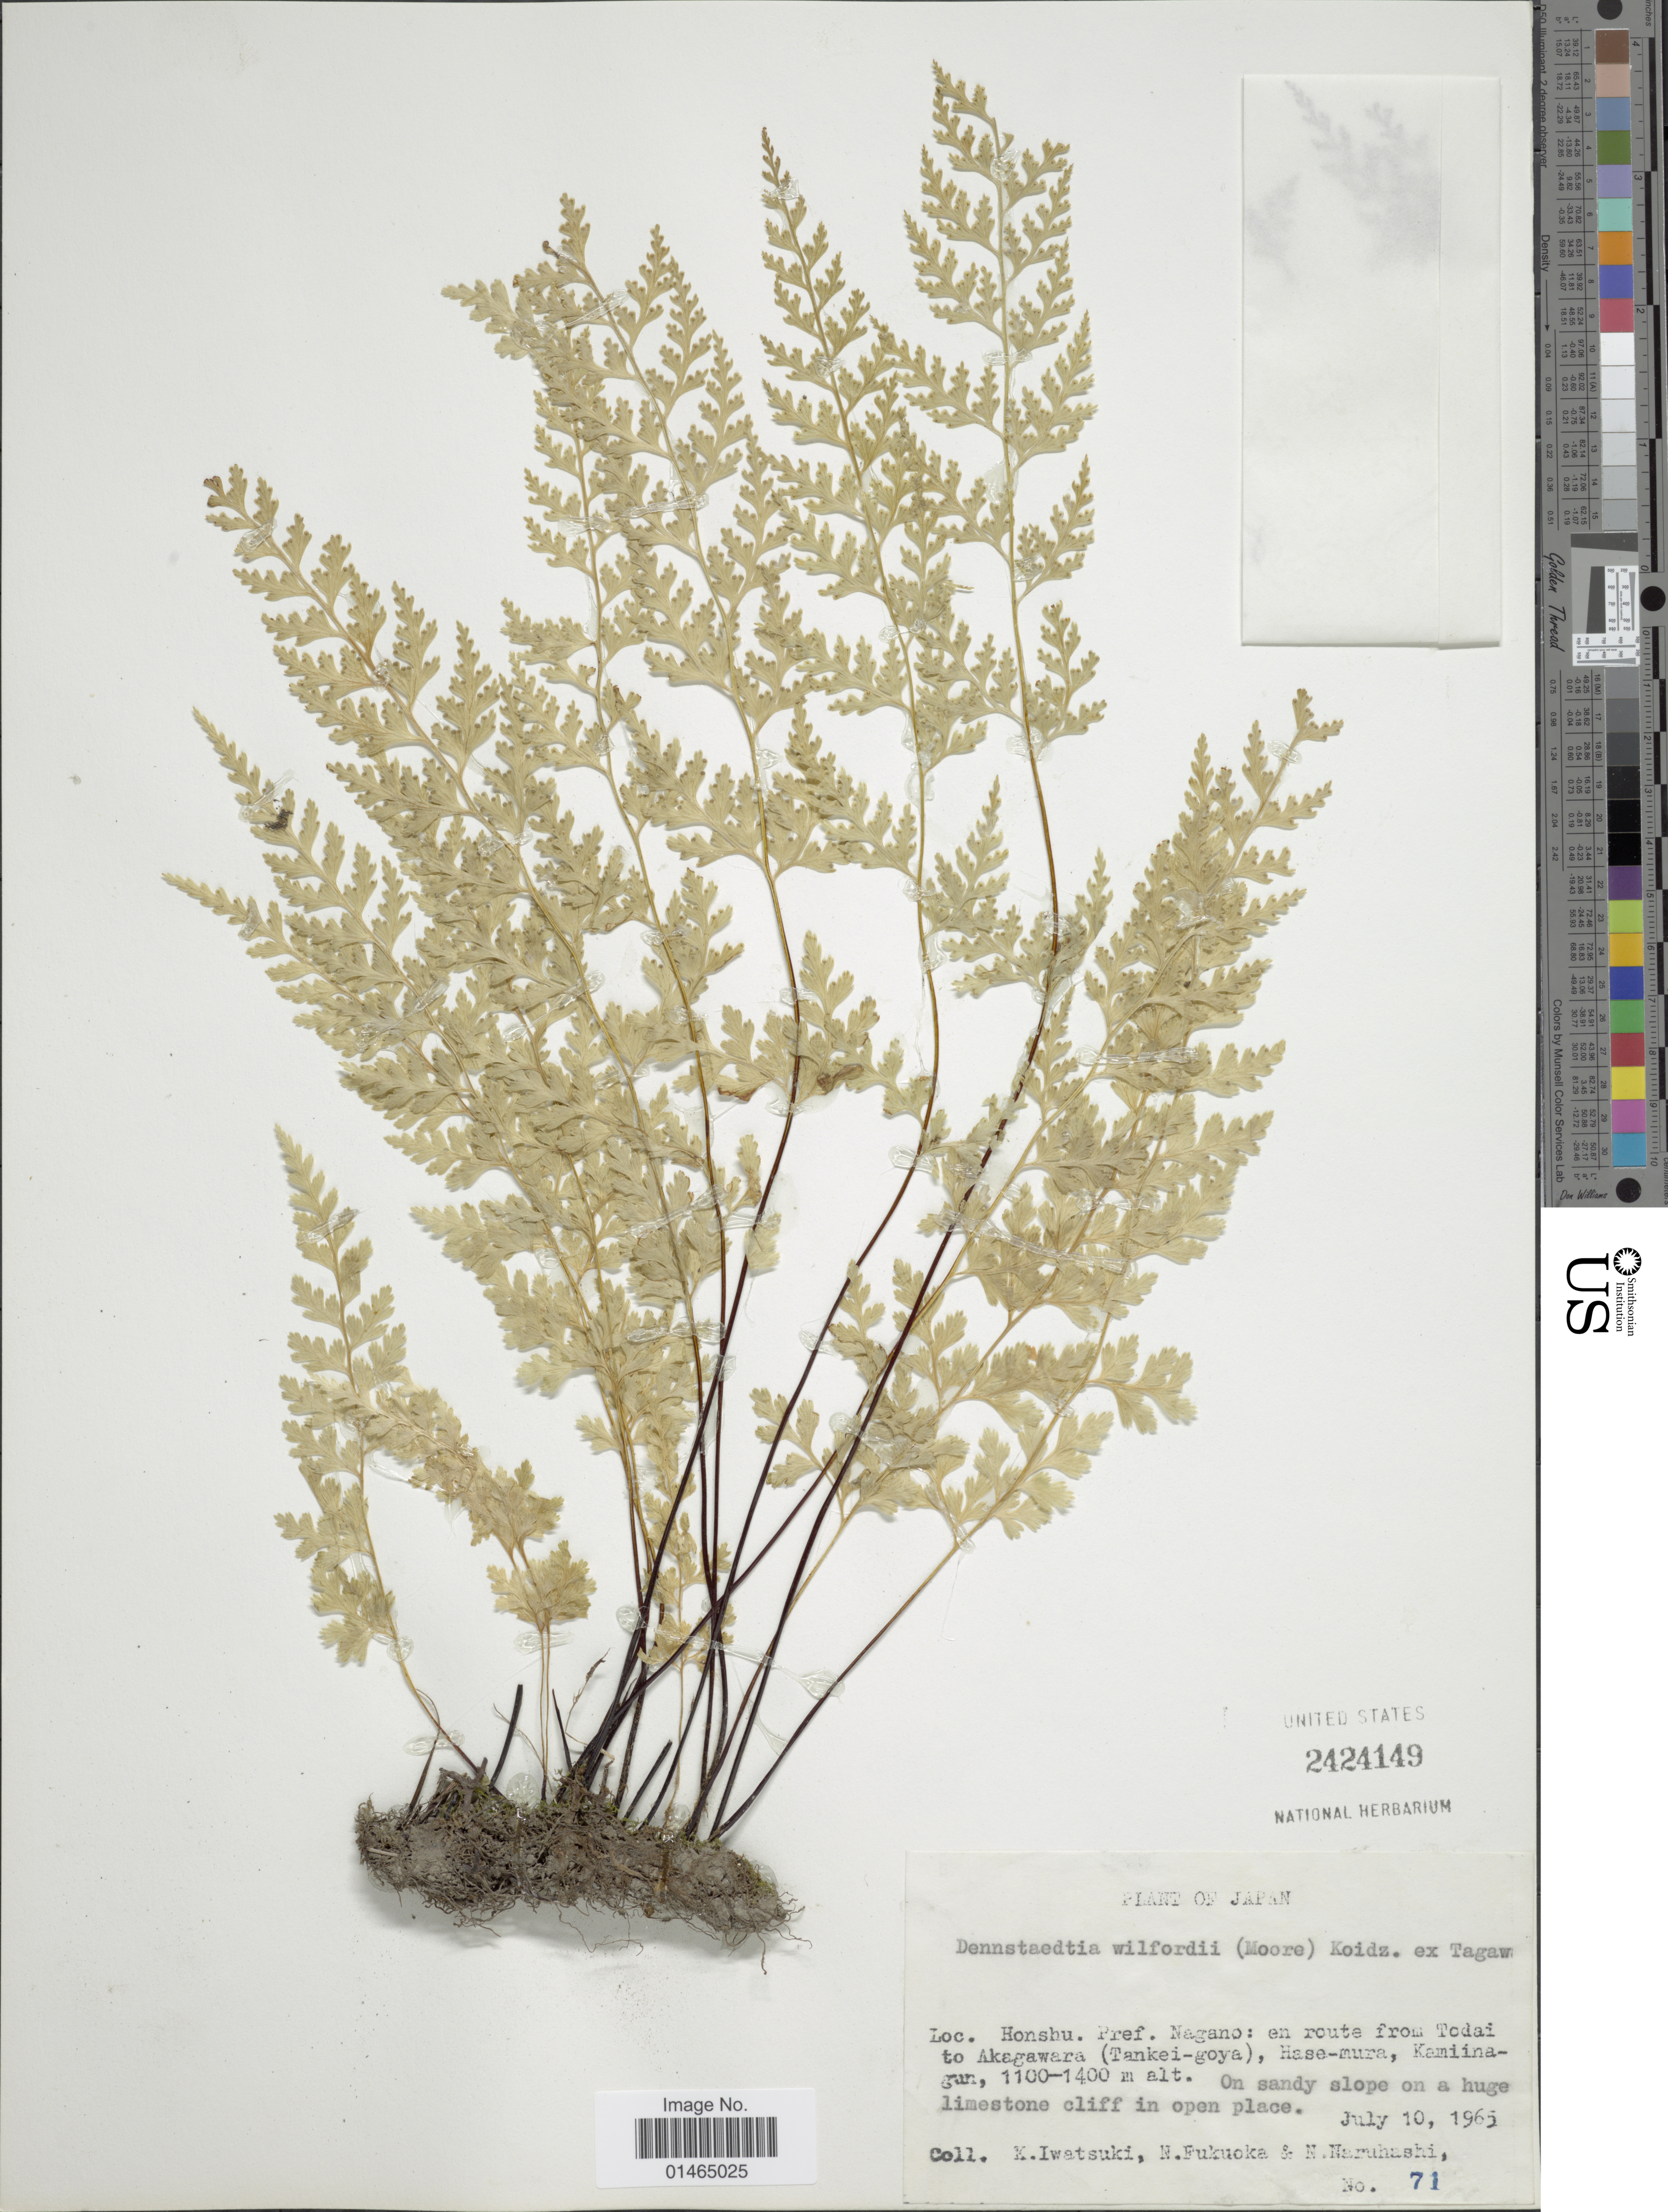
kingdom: Plantae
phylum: Tracheophyta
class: Polypodiopsida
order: Polypodiales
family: Dennstaedtiaceae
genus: Dennstaedtia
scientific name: Dennstaedtia wilfordii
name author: (T. Moore) Christ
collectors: K. Iwatsuki, N. Fukuoka & N. Naruhashi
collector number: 71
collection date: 1965-07-10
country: Japan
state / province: Nagano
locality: Honshu: Pref. Nagano: en route from Todai to Akagawara (Tankei-goya), Hase-mura, Kamiina-gun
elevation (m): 1100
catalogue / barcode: US 2424149